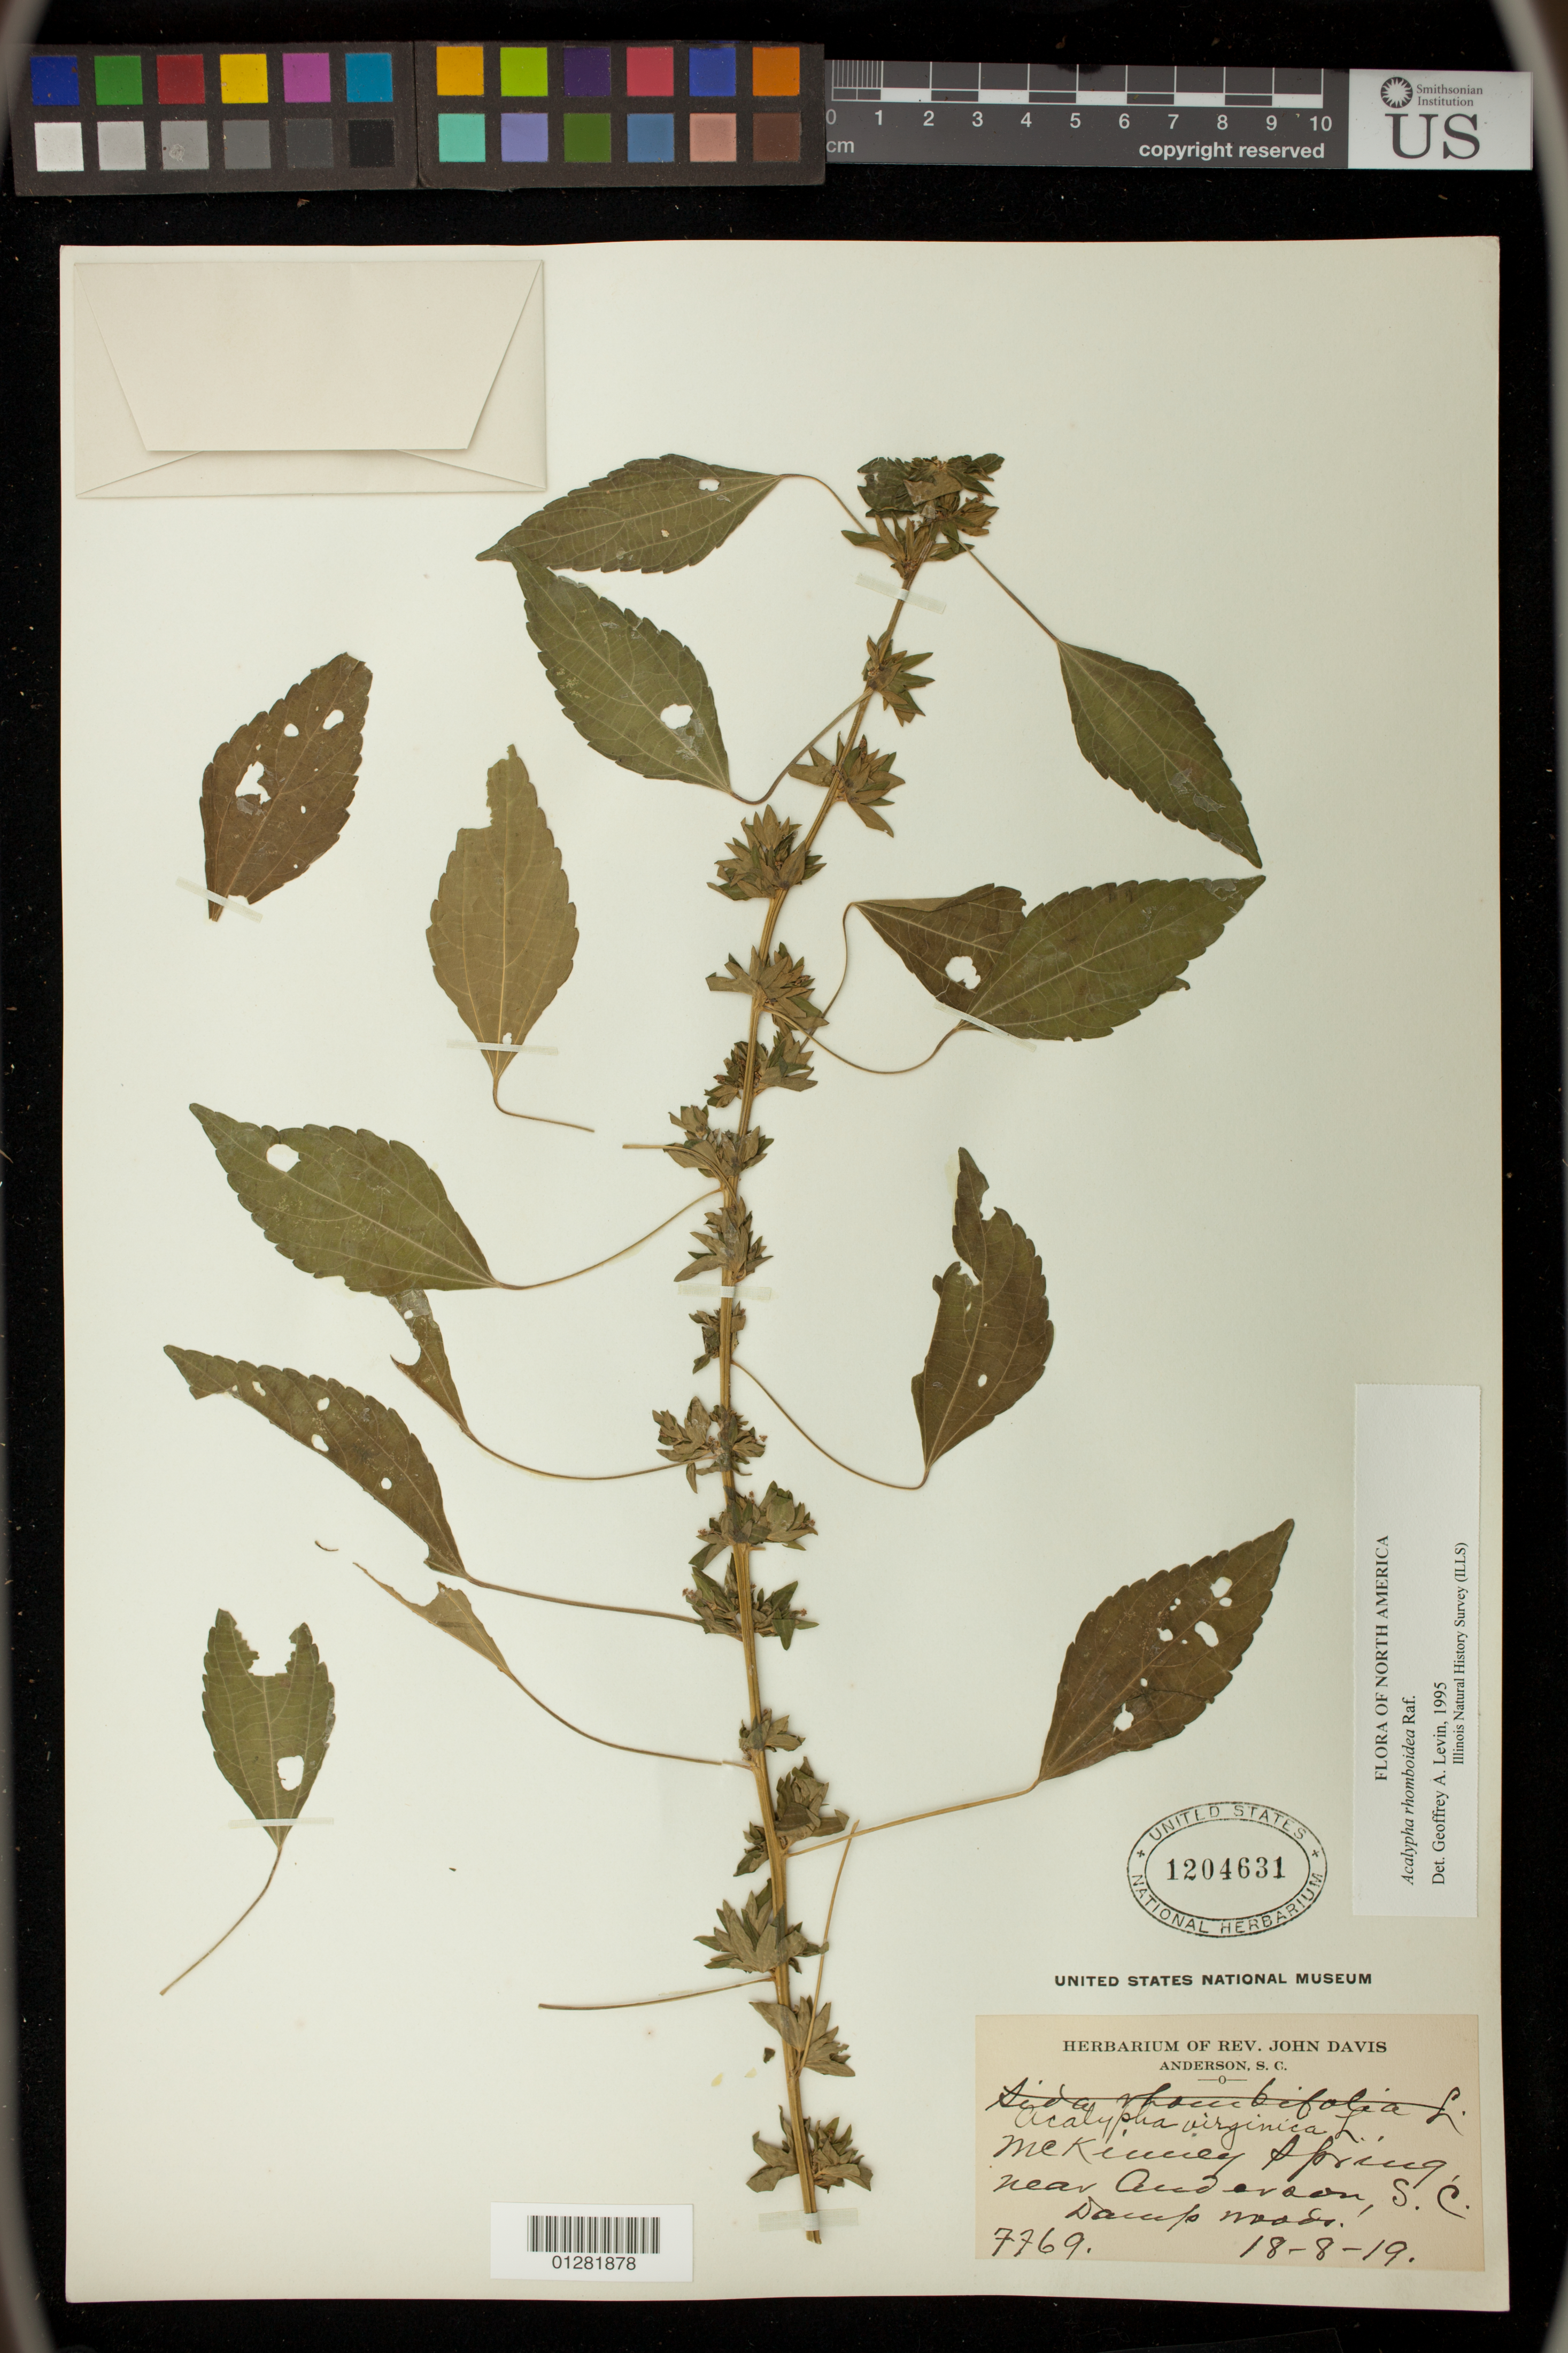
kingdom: Plantae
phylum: Tracheophyta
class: Magnoliopsida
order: Malpighiales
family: Euphorbiaceae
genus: Acalypha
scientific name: Acalypha rhomboidea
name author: Raf.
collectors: J. Davis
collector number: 7769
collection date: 1919-08-18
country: United States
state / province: South Carolina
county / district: Anderson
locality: McKinney Spring, near Anderson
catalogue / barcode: US 1204631